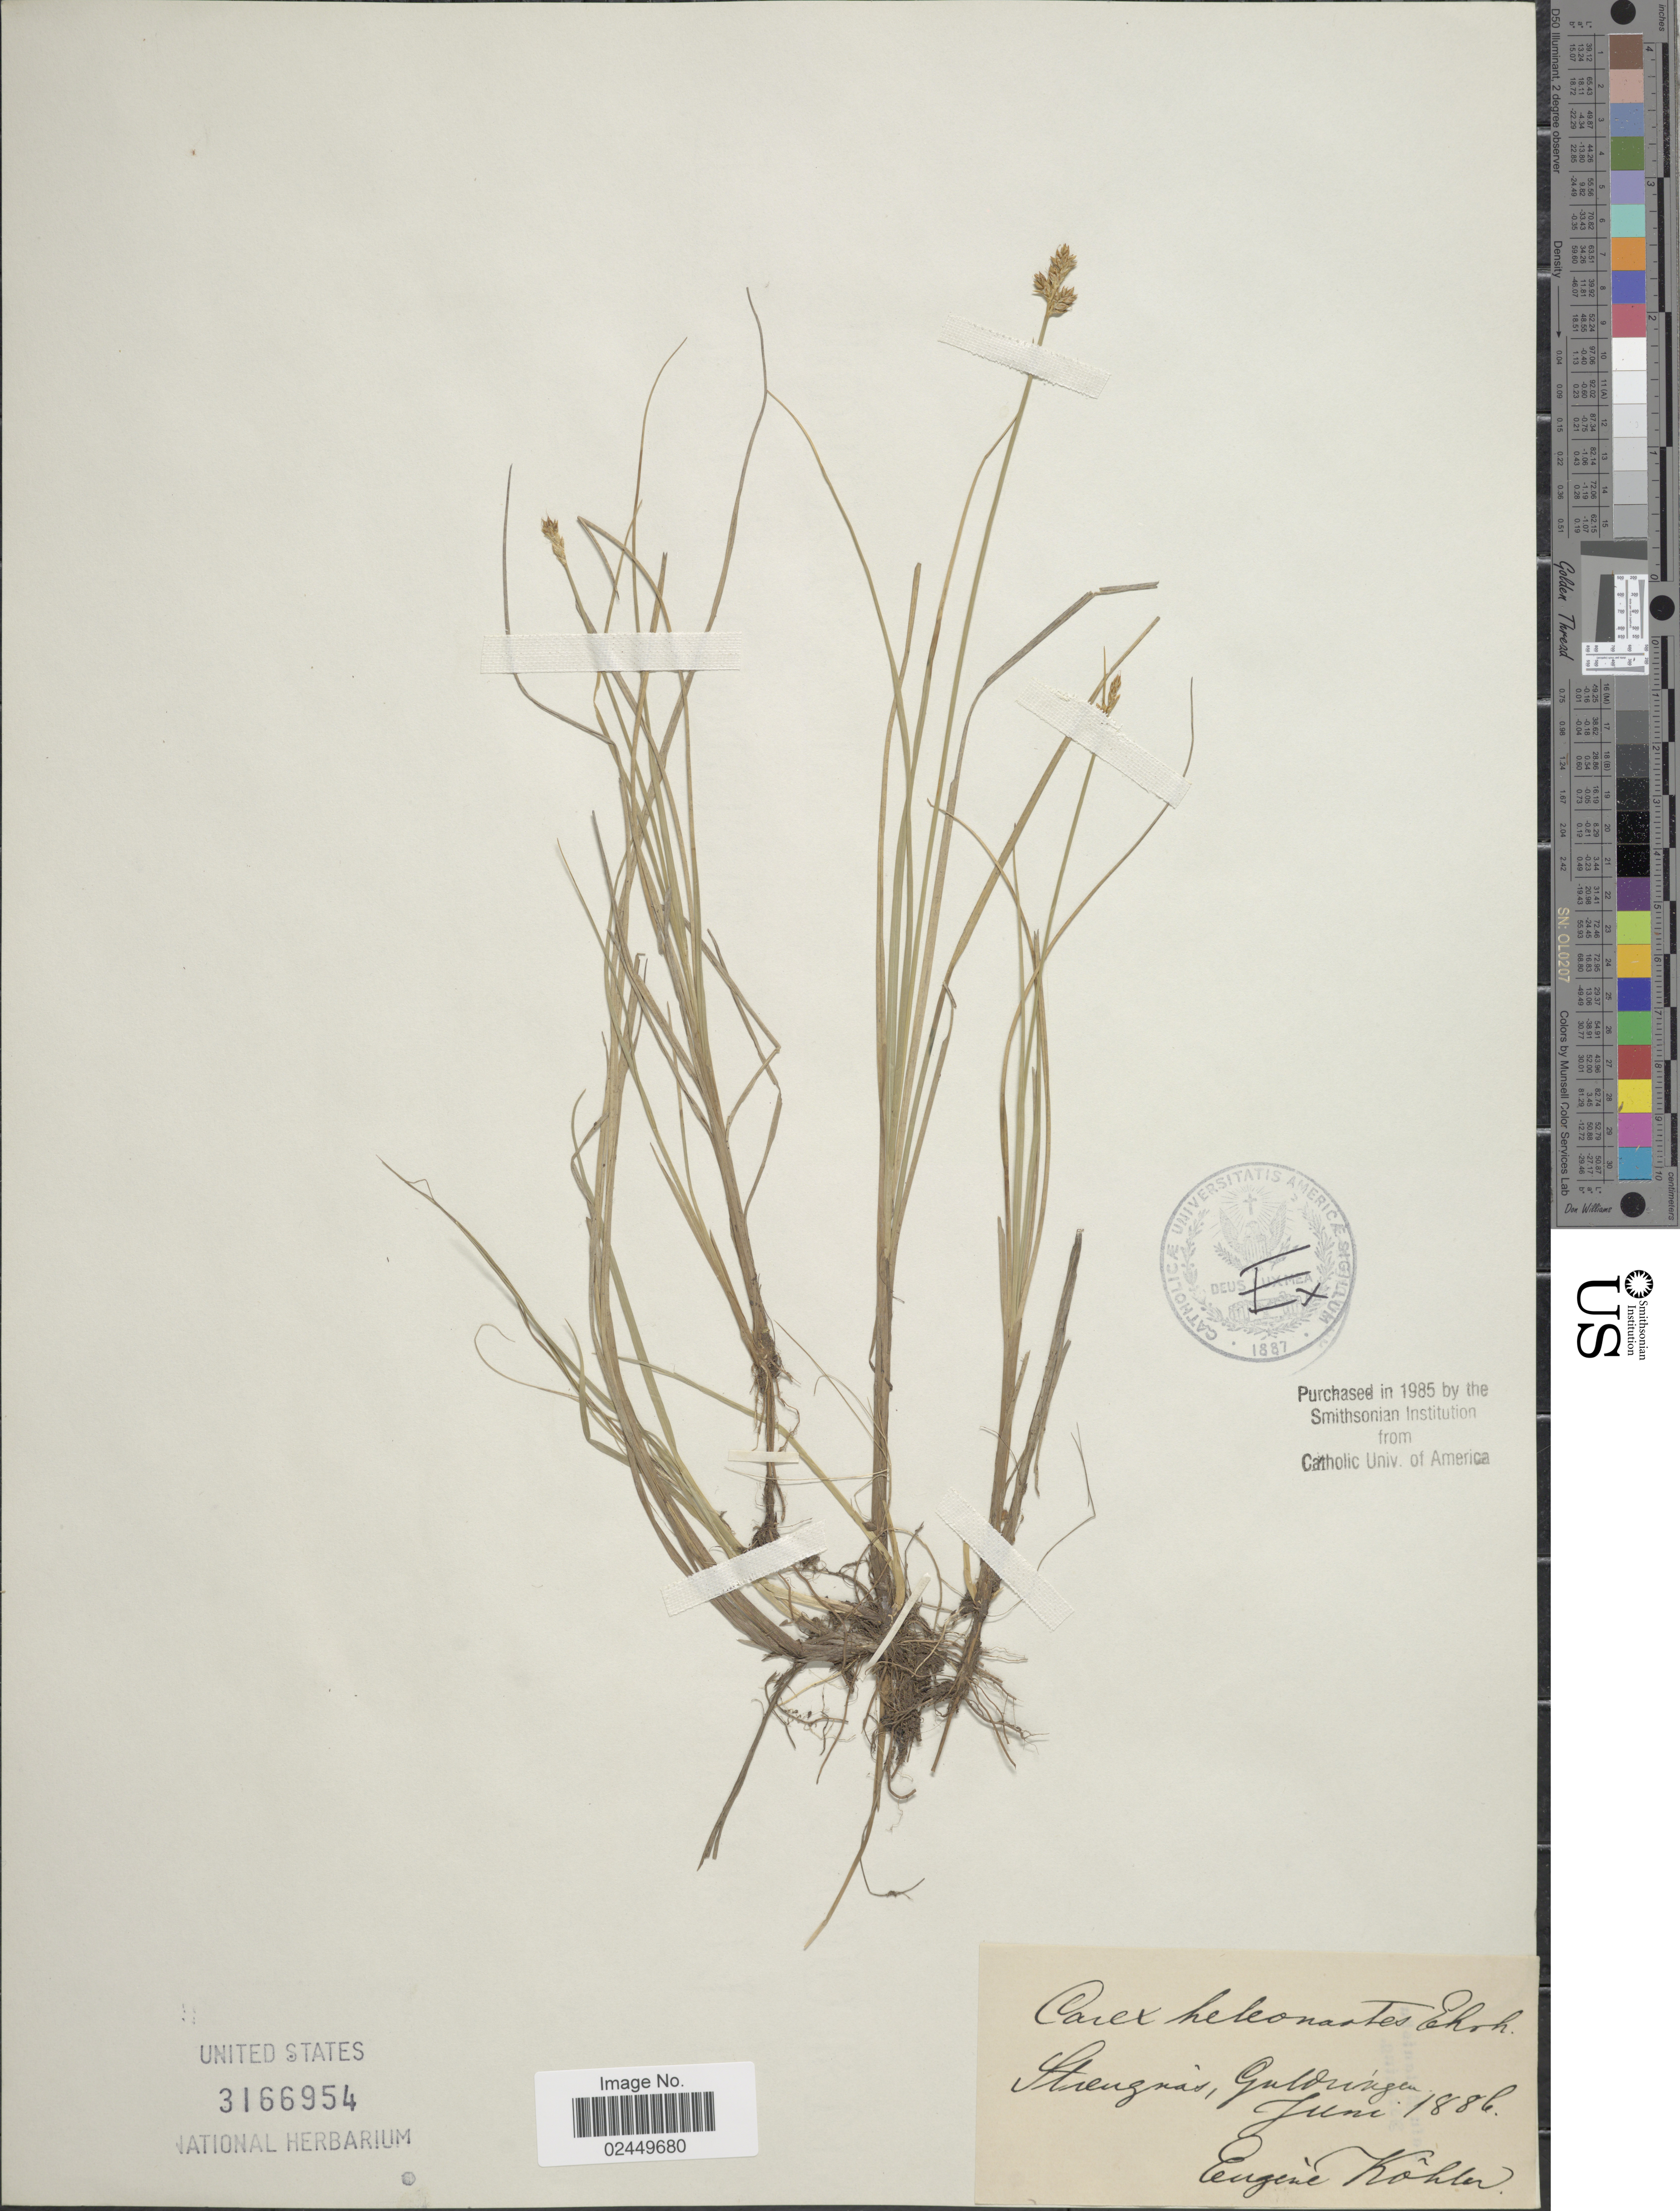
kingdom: Plantae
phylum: Tracheophyta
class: Liliopsida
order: Poales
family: Cyperaceae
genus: Carex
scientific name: Carex heleonastes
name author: Ehrh. ex L. f.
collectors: E. Kohler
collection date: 1886-06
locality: Strangnas, Guldringen [interpreted]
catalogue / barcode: US 3166954